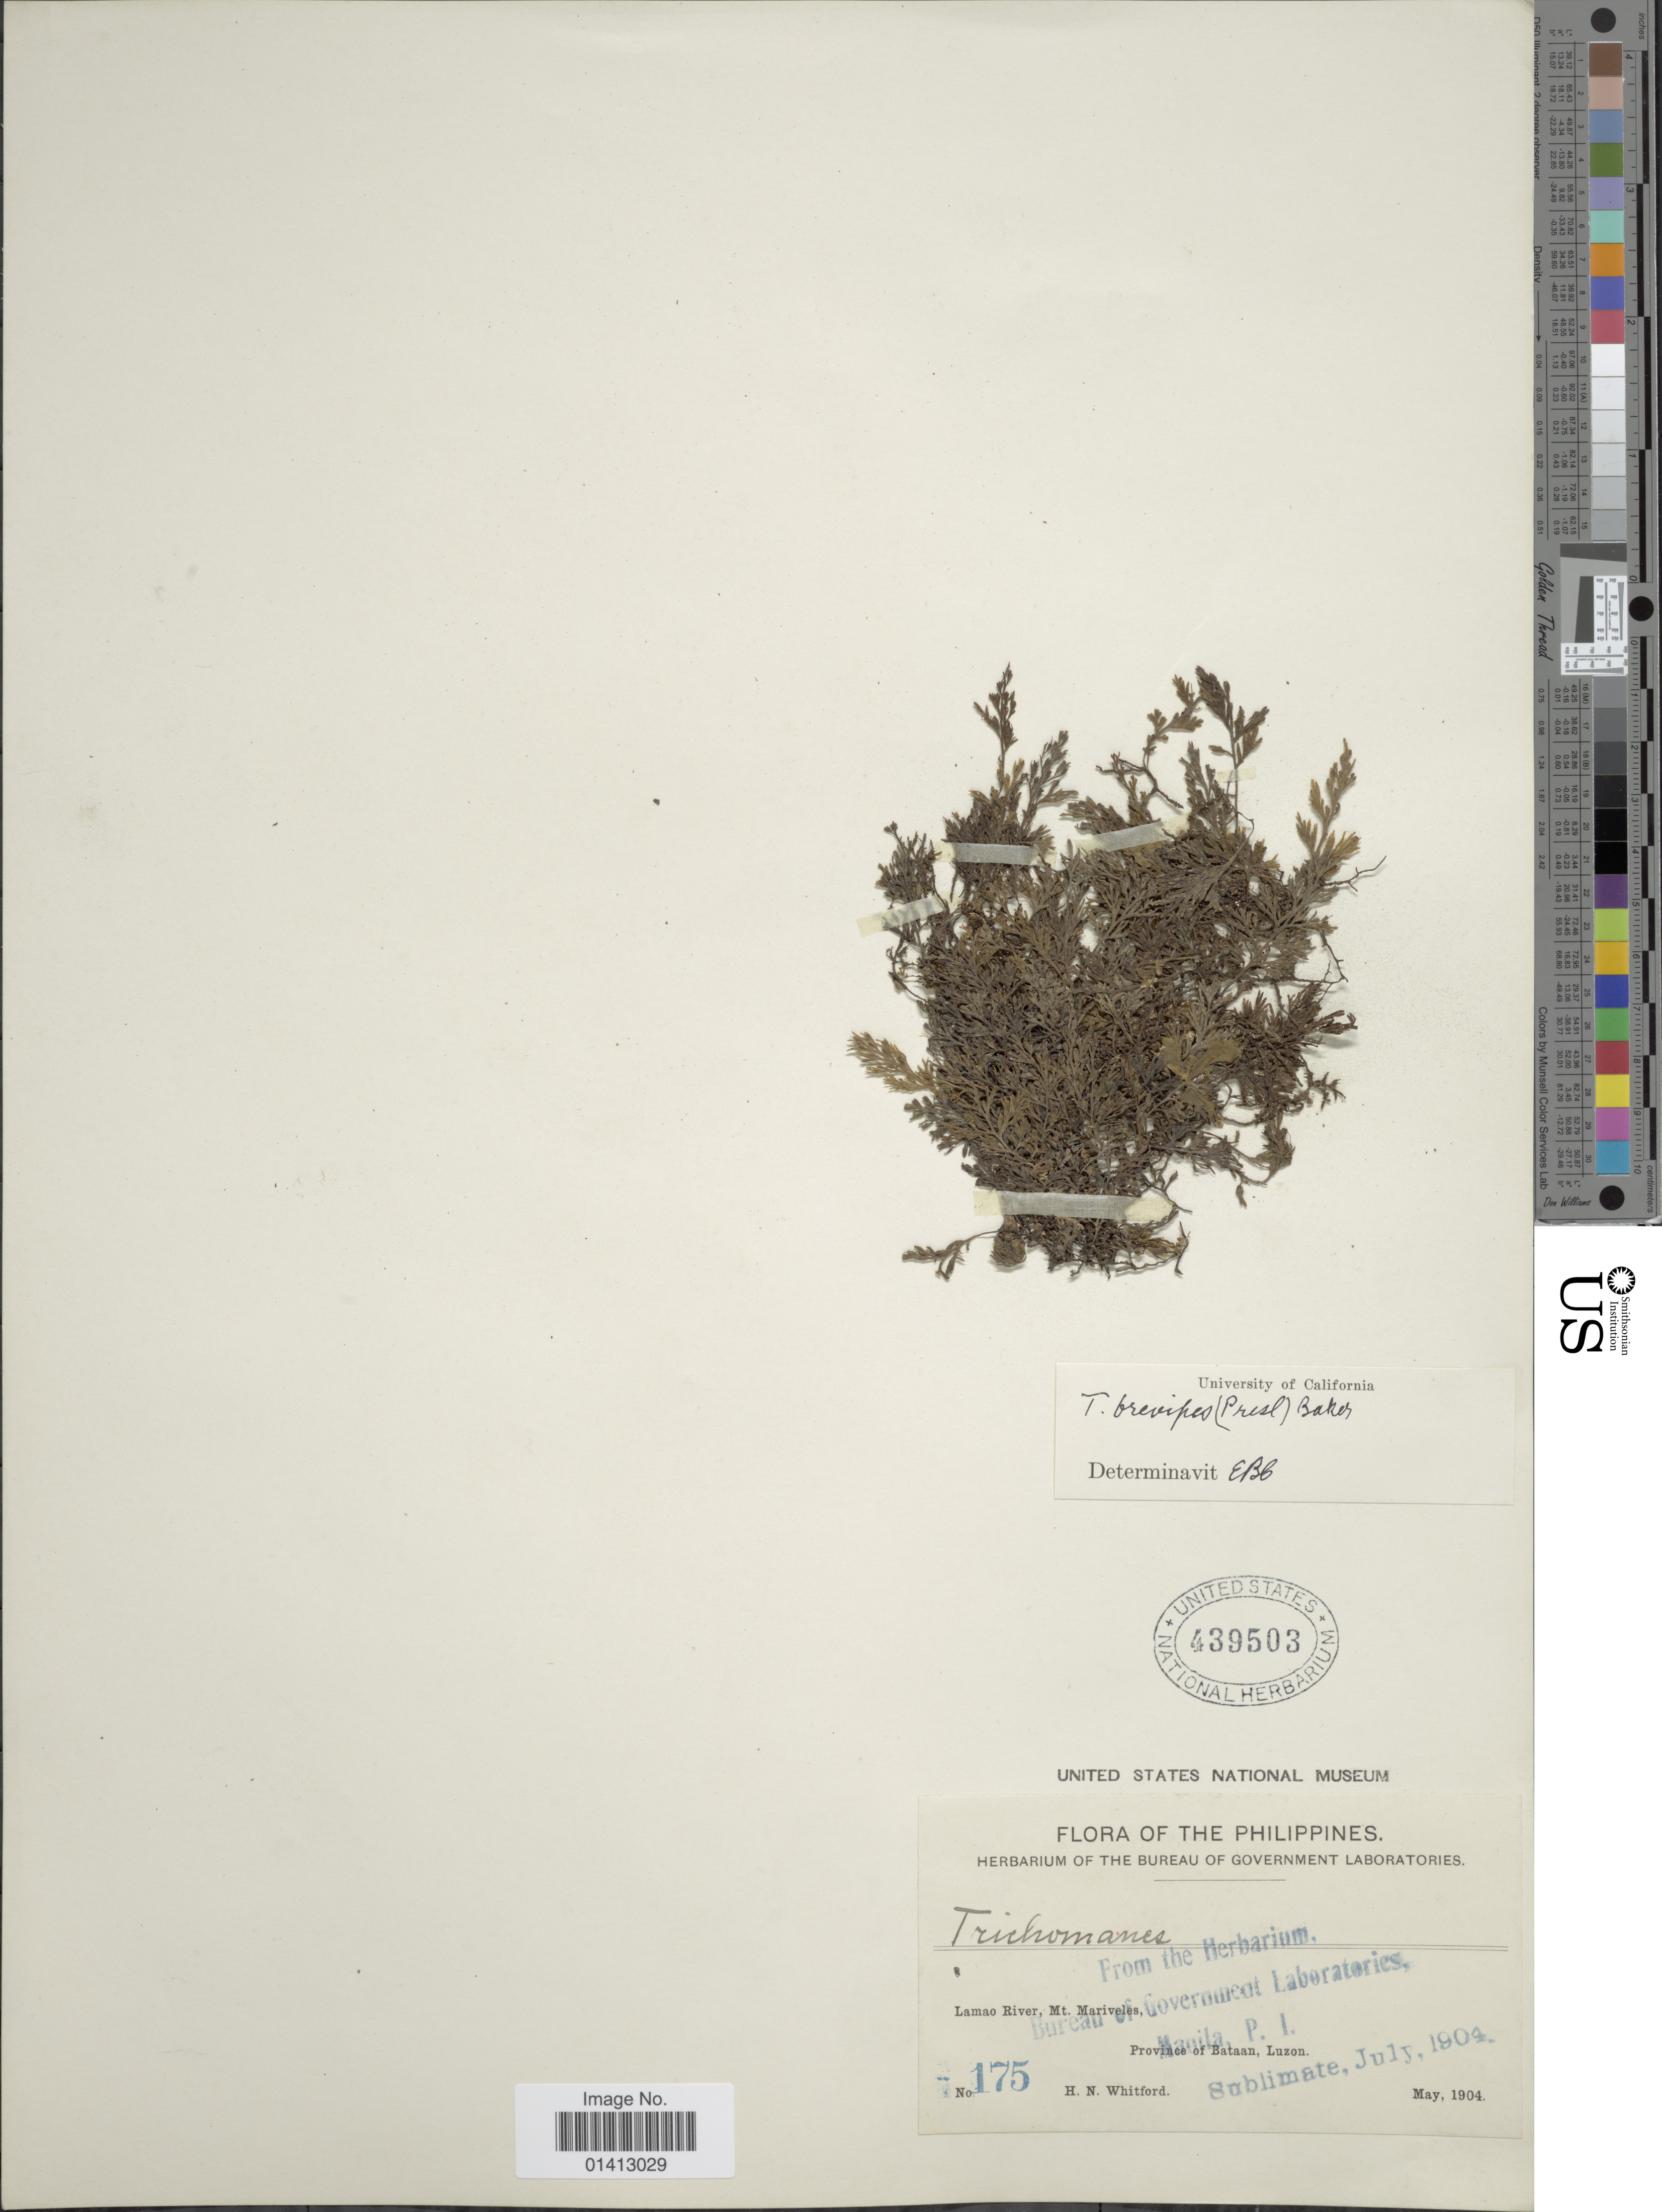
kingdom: Plantae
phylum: Tracheophyta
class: Polypodiopsida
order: Hymenophyllales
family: Hymenophyllaceae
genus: Crepidomanes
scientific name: Crepidomanes brevipes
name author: (C. Presl) Copel.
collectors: H. N. Whitford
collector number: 175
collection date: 1904-05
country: Philippines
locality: Lamao River, Mt Mariveles, Province of Bataan, Luzon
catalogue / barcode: US 439503